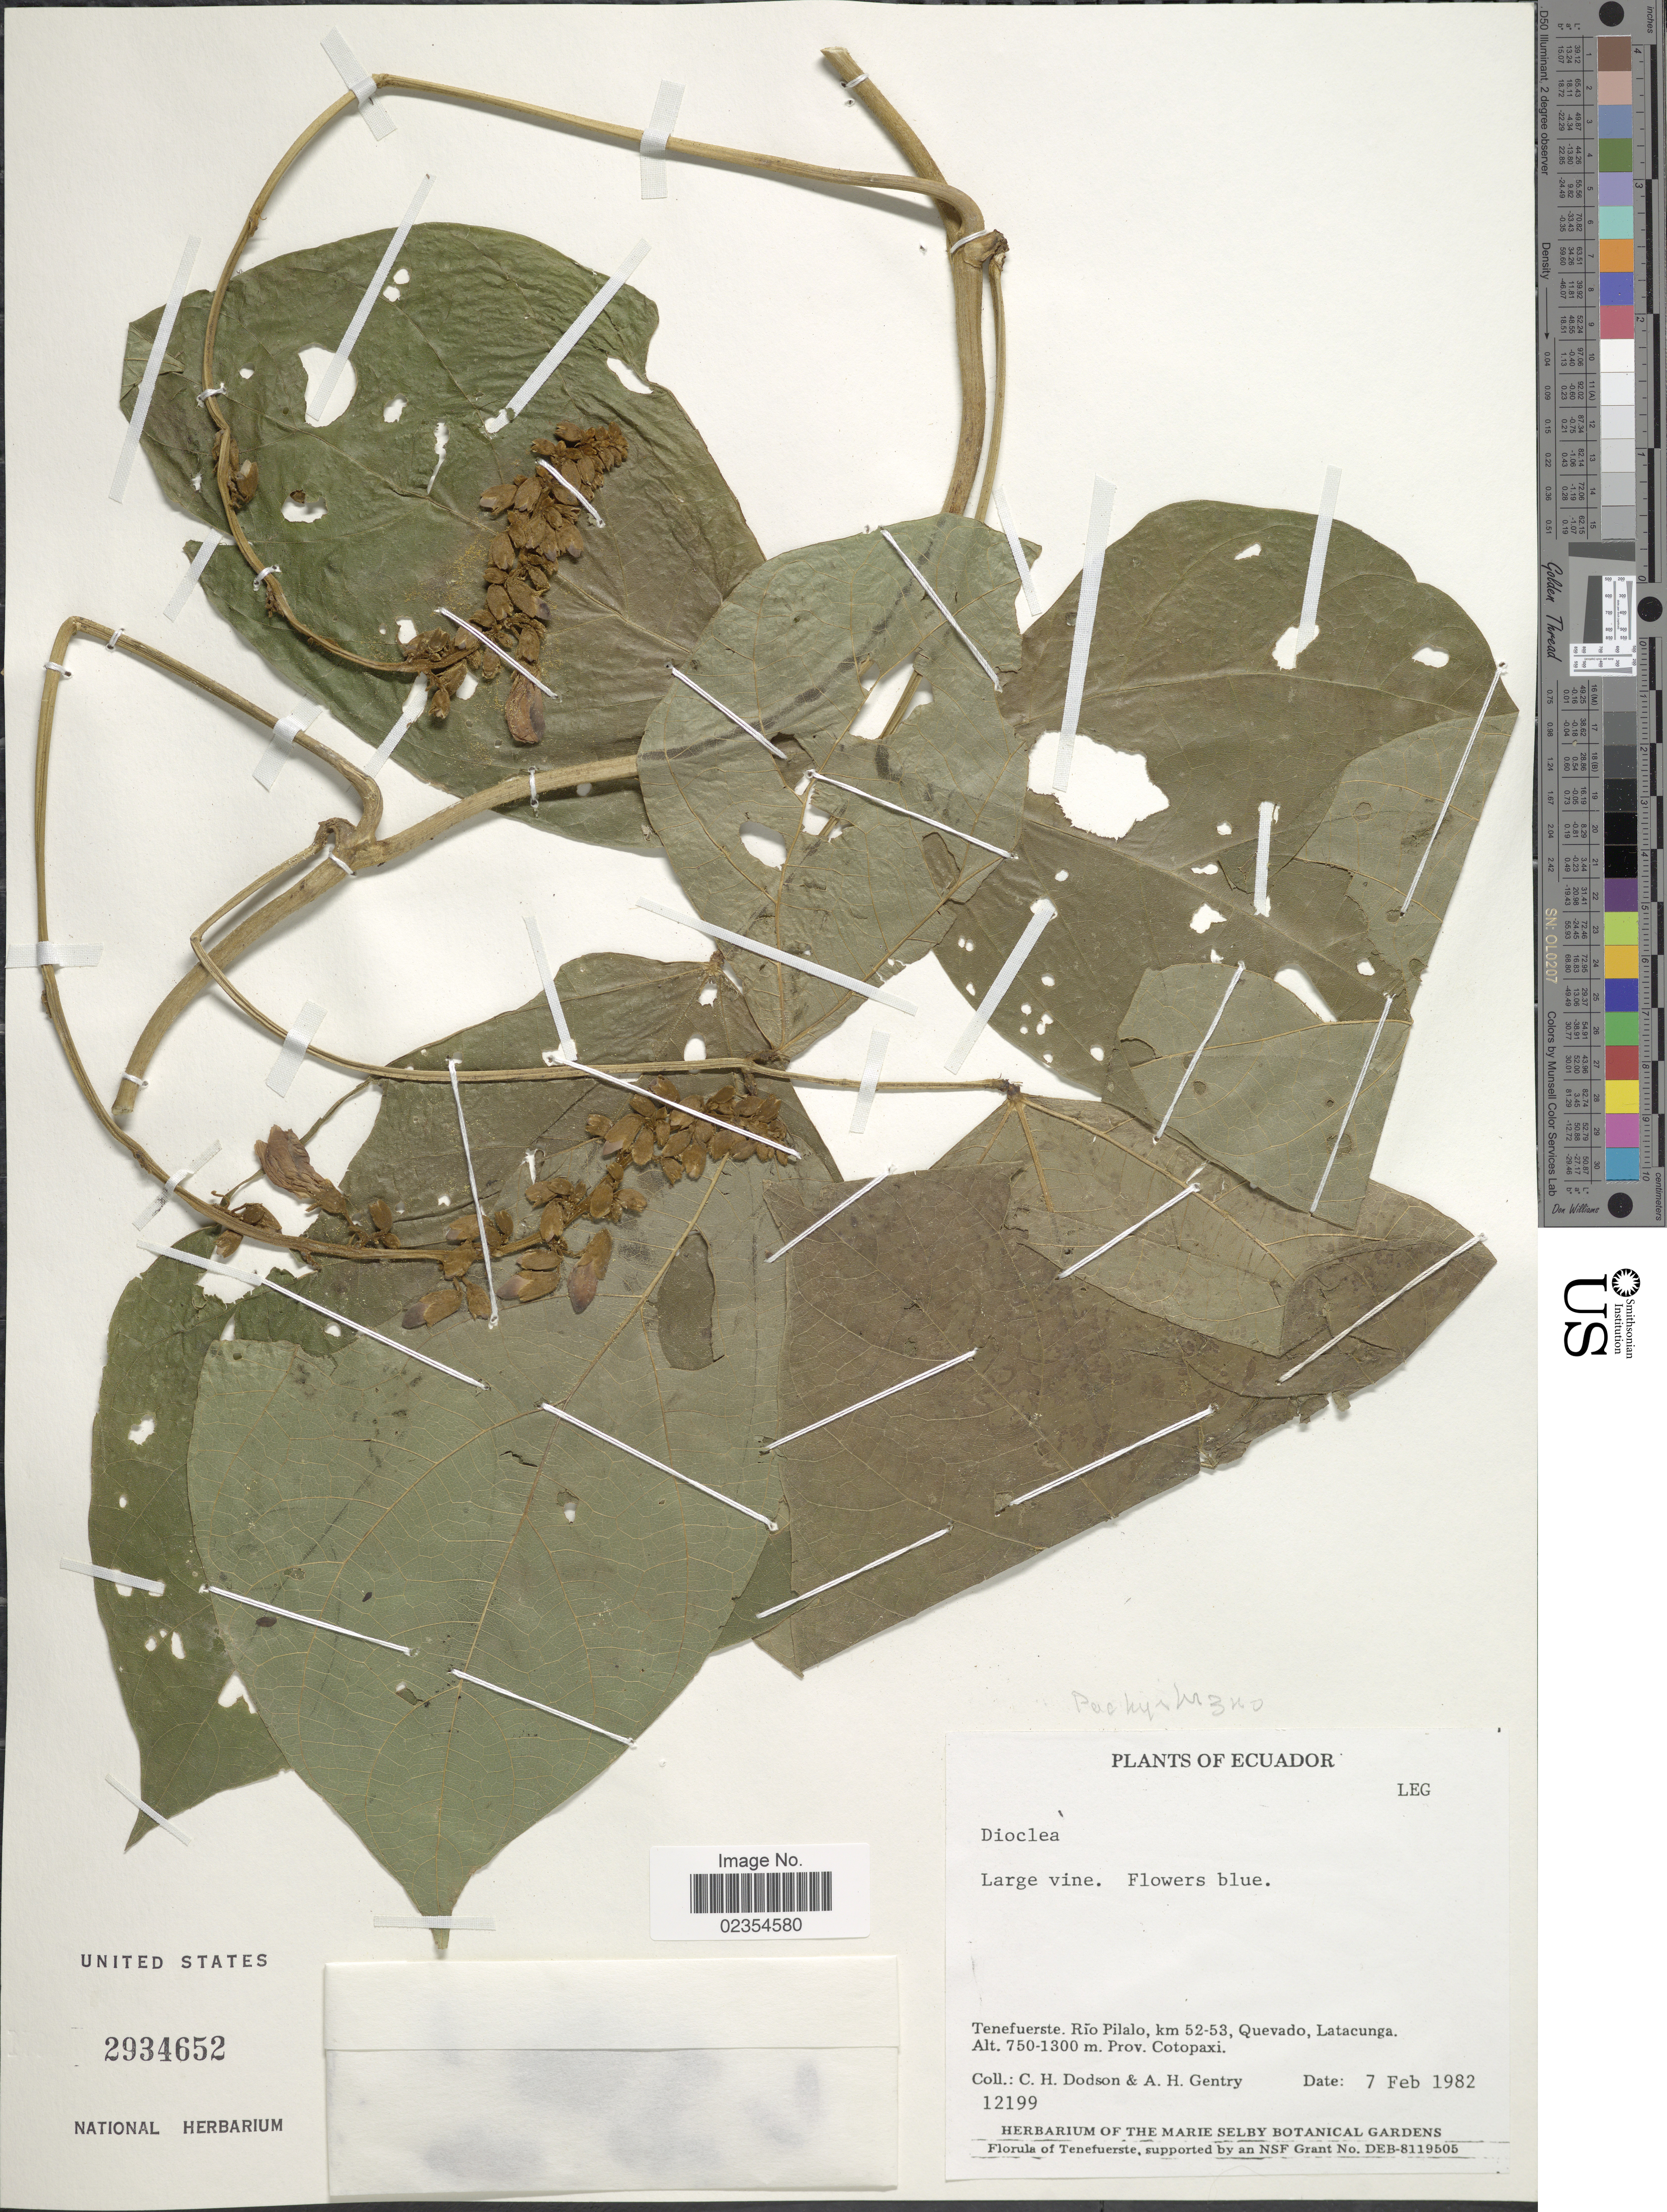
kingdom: Plantae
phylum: Tracheophyta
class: Magnoliopsida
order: Fabales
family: Fabaceae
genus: Pachyrhizus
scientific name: Pachyrhizus vernalis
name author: R.T. Clausen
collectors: C. H. Dodson & A. H. Gentry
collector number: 12199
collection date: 1982-02-07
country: Ecuador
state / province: Cotopaxi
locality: Tenefuerste. Rio Pilalo, km 52-53, Quevado, Latacunga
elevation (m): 750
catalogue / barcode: US 2934652